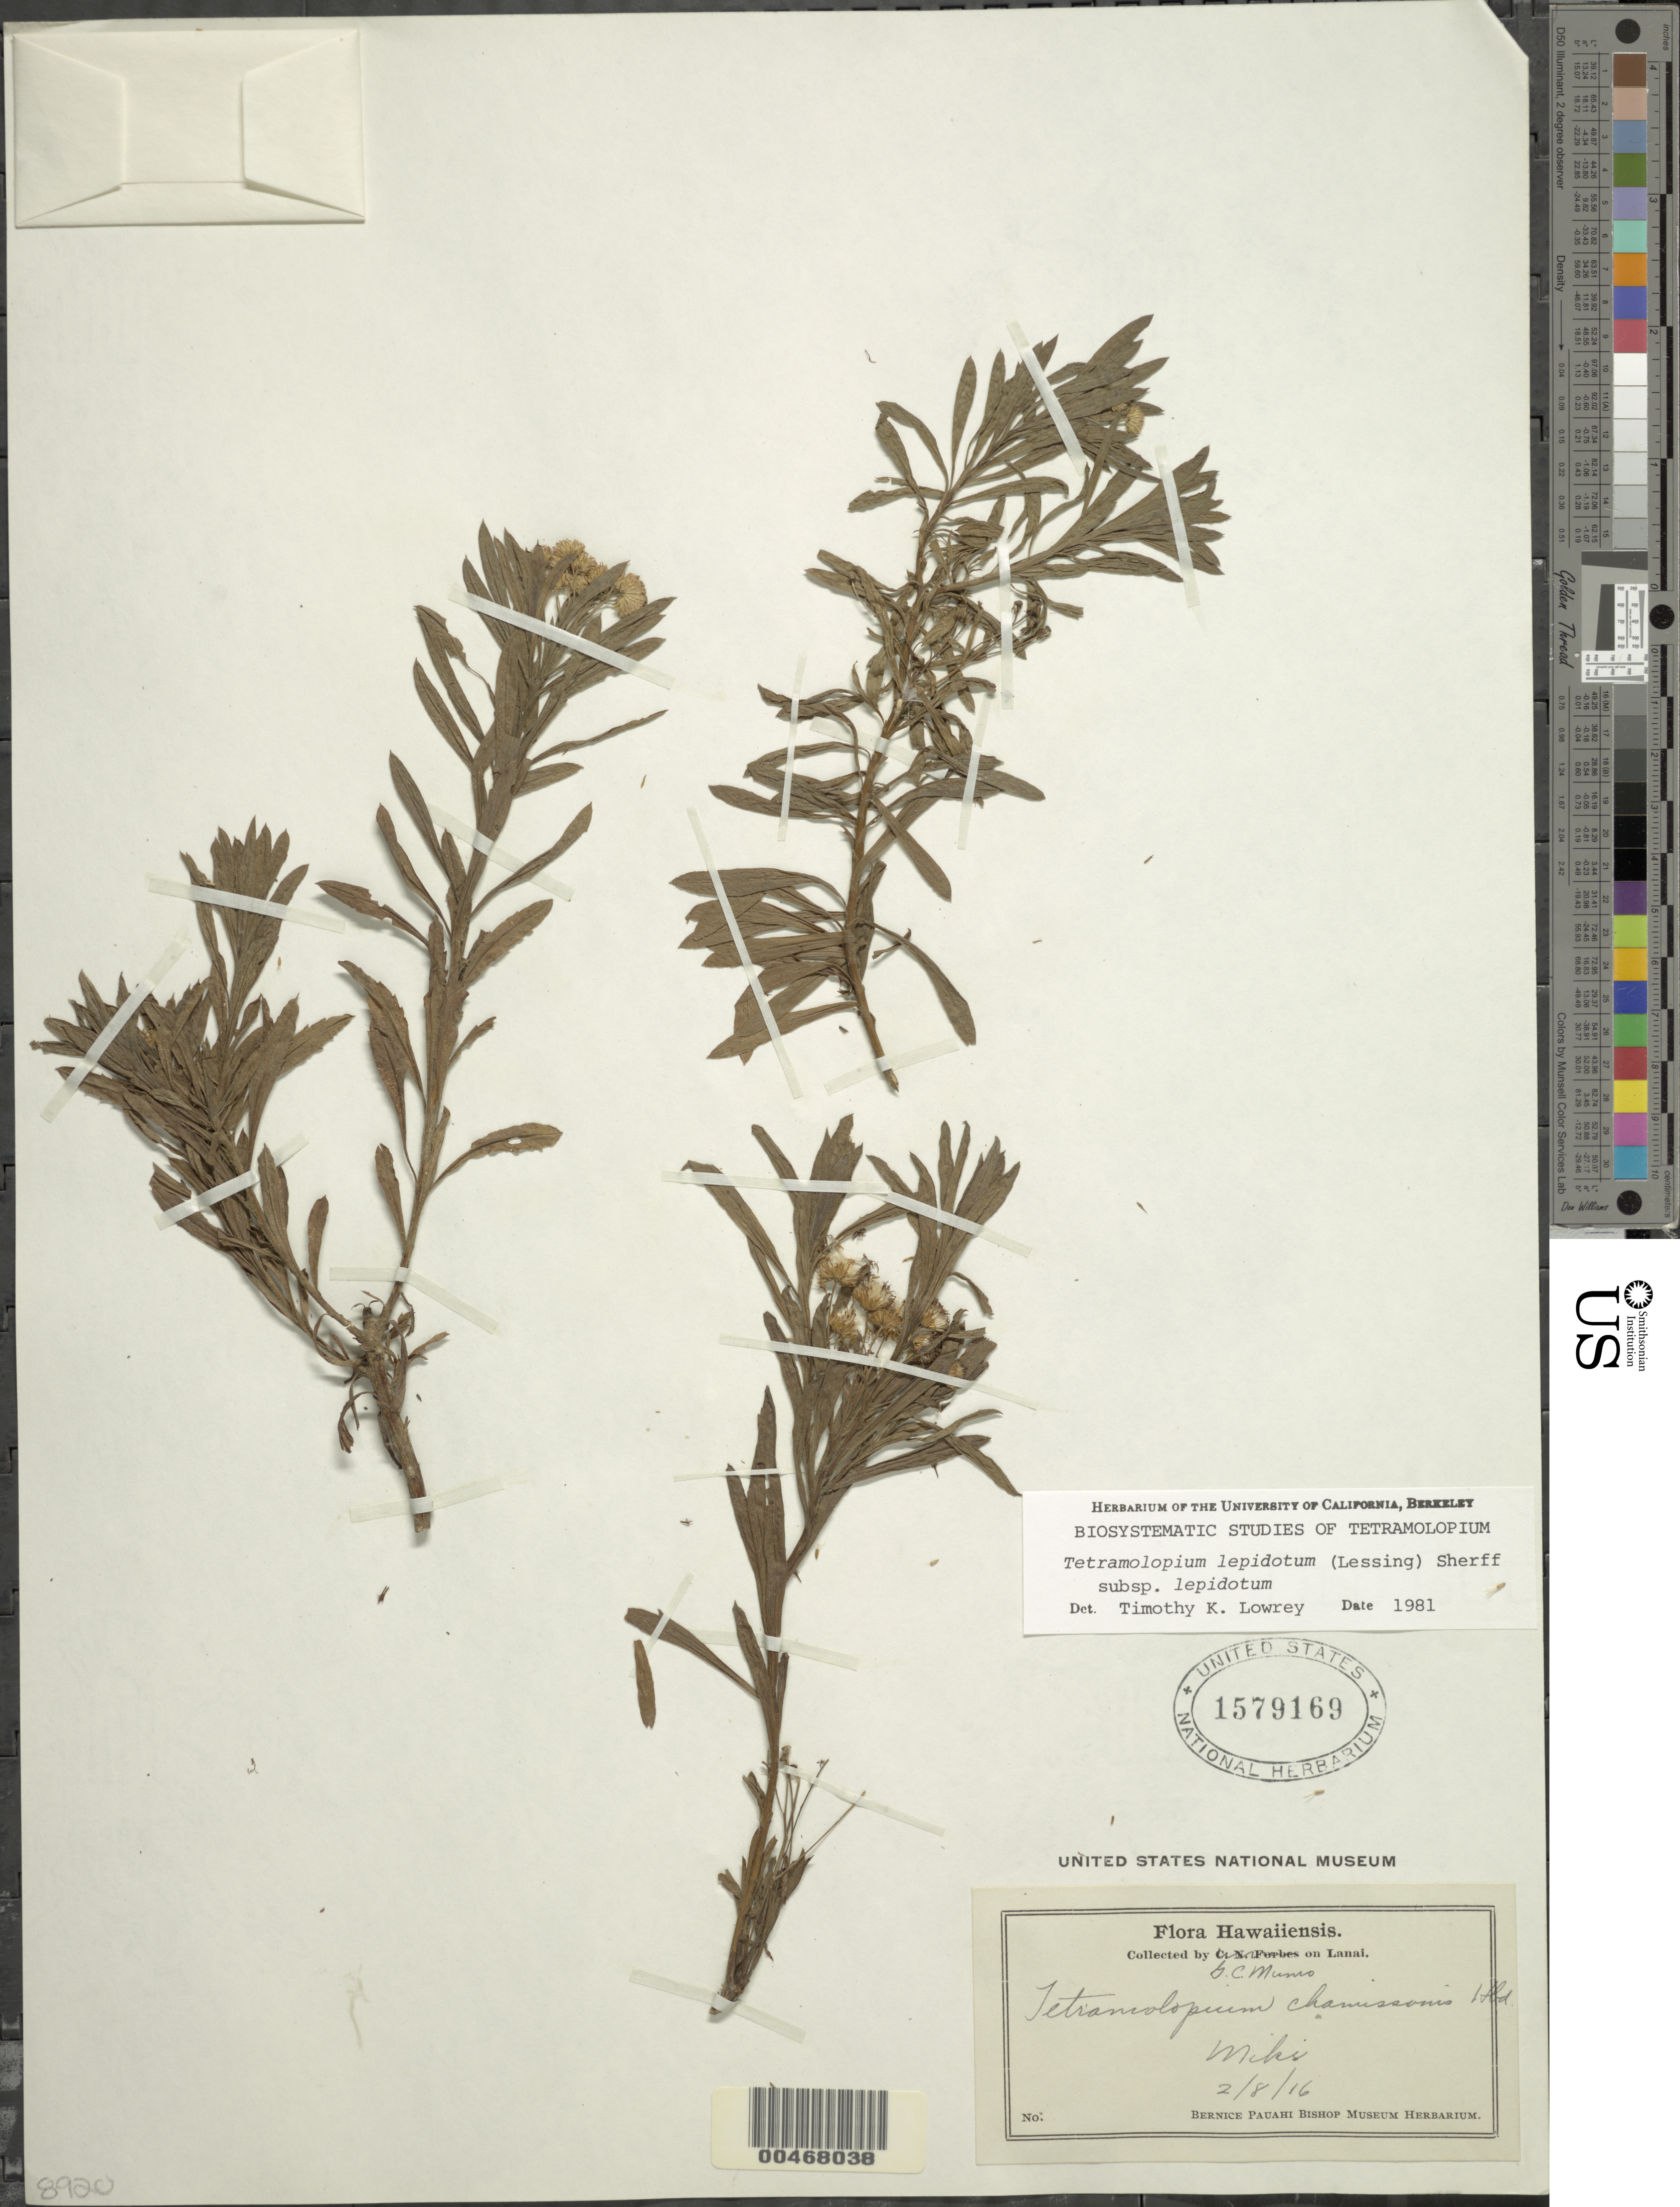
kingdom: Plantae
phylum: Tracheophyta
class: Magnoliopsida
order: Asterales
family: Asteraceae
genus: Tetramolopium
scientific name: Tetramolopium lepidotum subsp. lepidotum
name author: (Less.) Sherff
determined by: Lowrey, T. K.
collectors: G. C. Munro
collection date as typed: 8 Feb 1916 or 2 Aug 1916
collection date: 1916-02-08 or 1916-08-02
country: United States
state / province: Hawaii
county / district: Maui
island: Lana'i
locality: Miki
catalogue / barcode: US 1579169